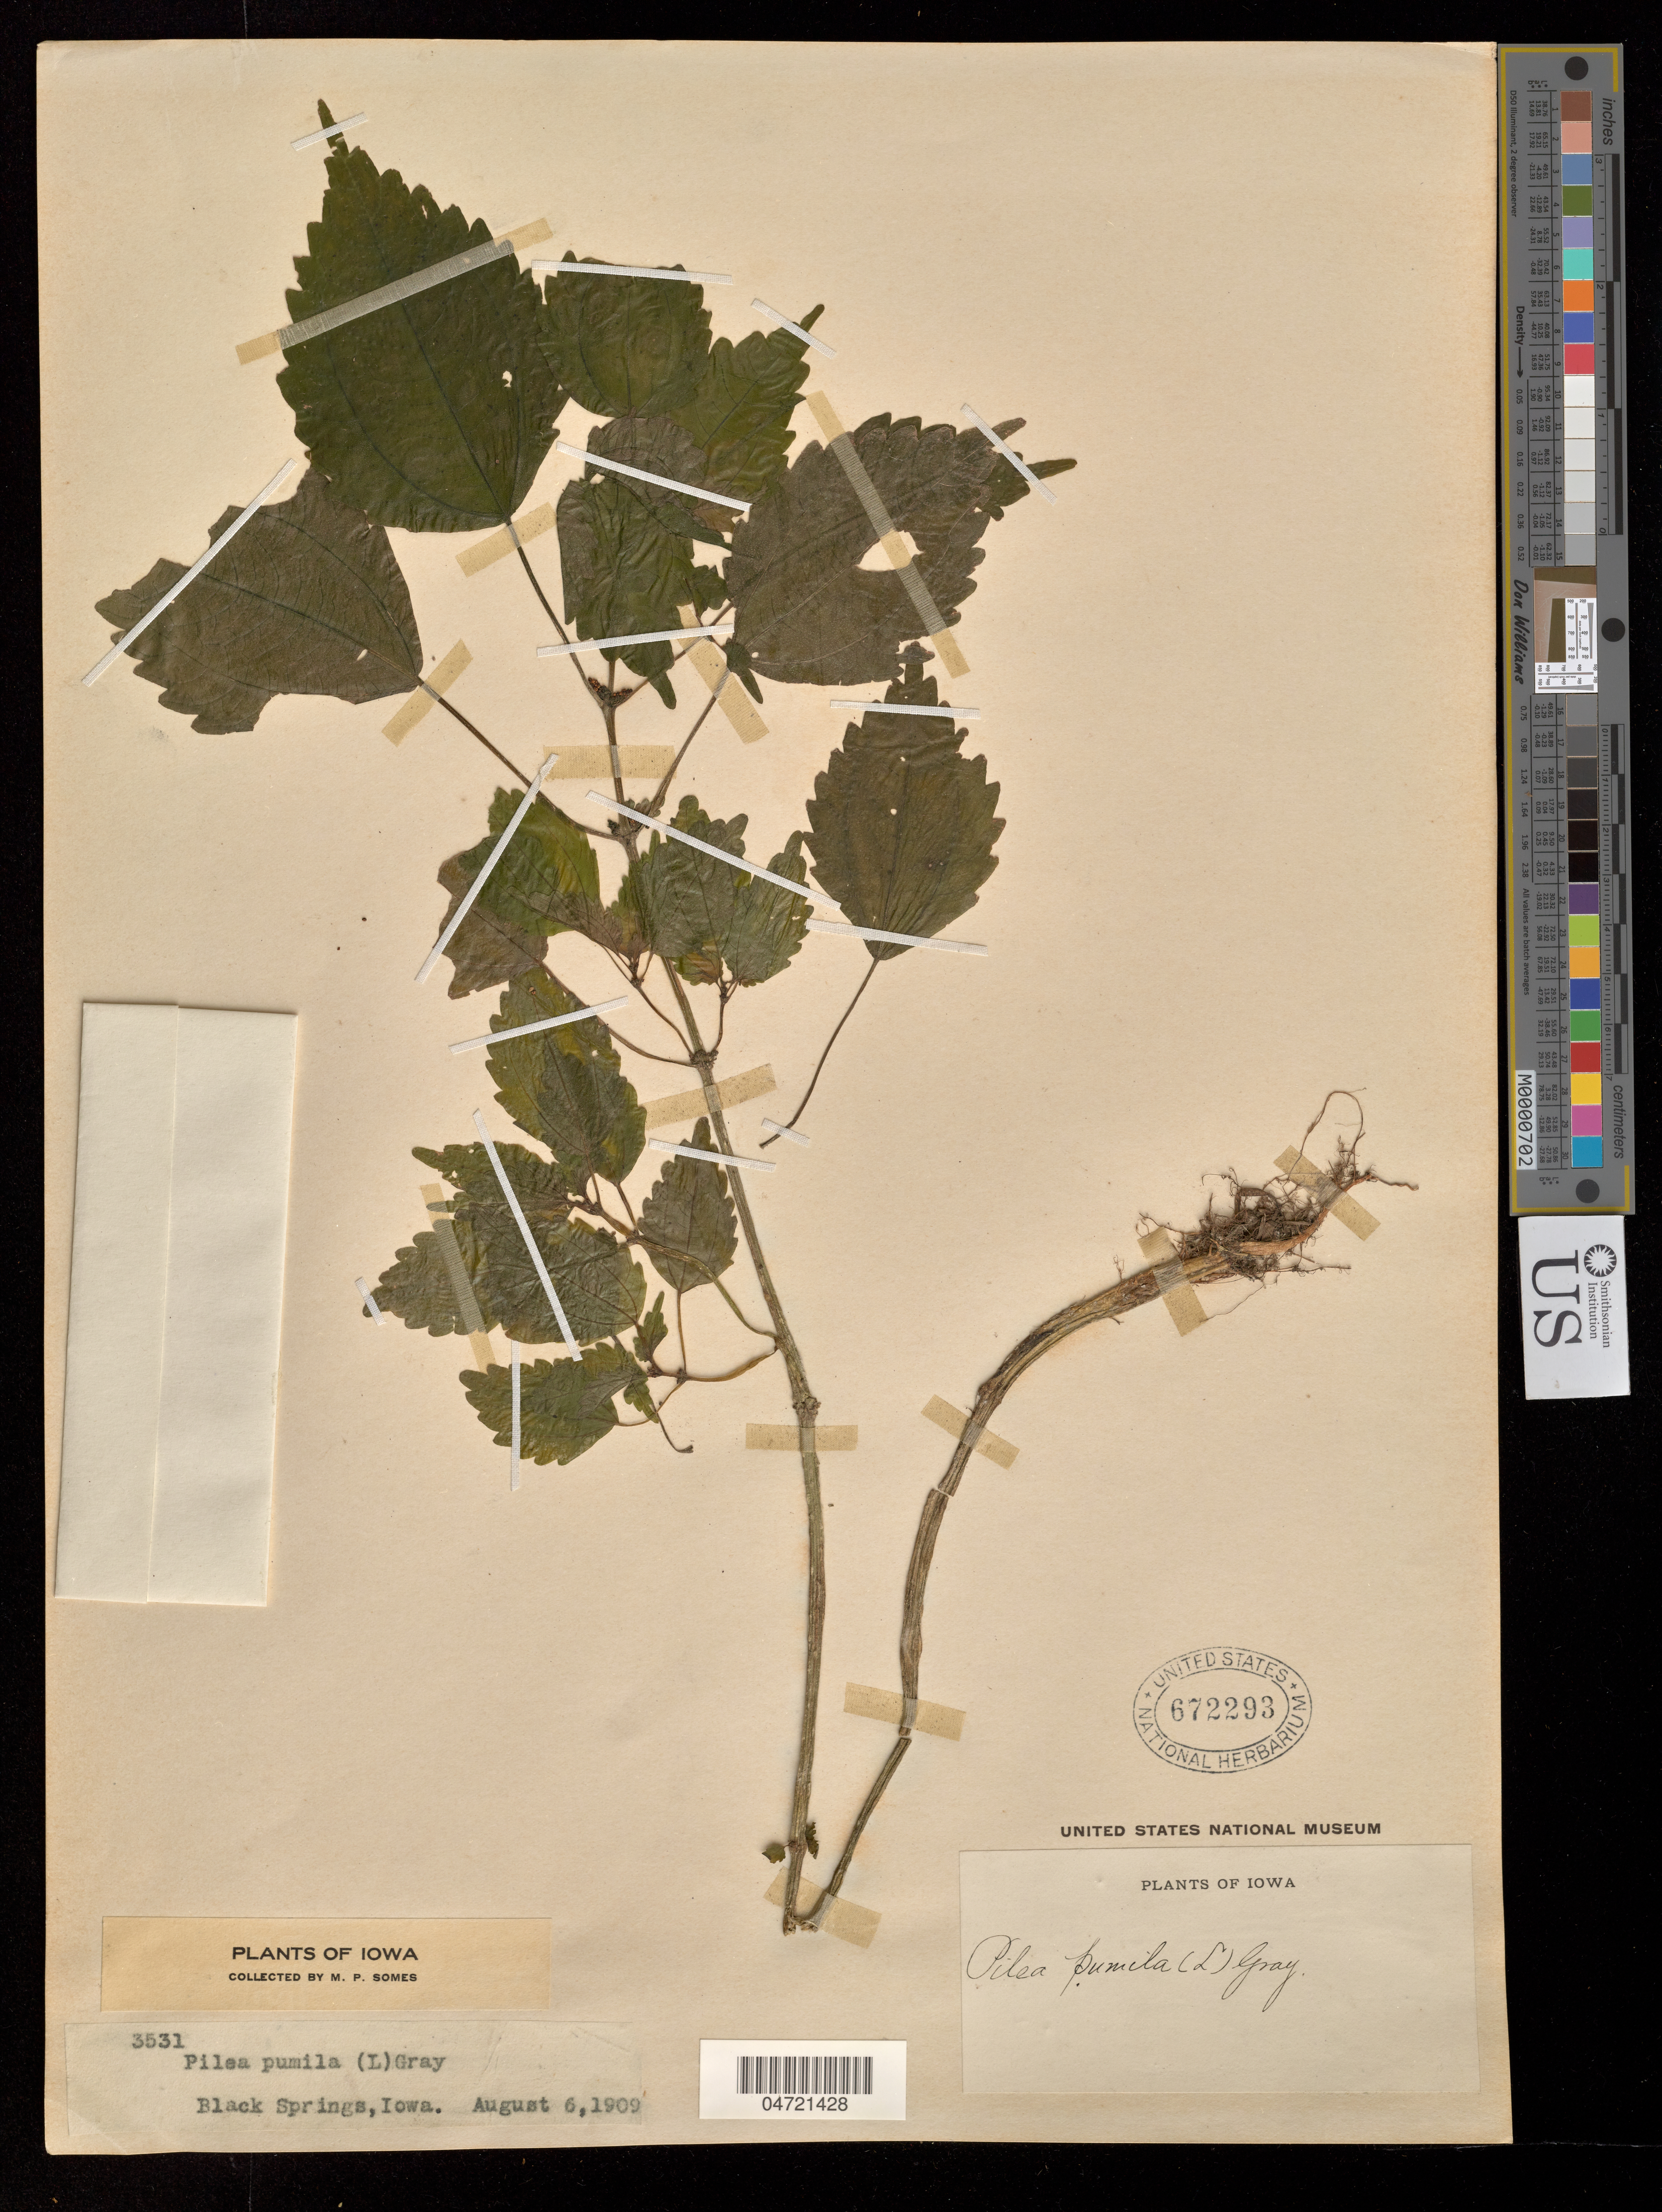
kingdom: Plantae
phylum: Tracheophyta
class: Magnoliopsida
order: Rosales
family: Urticaceae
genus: Pilea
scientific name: Pilea pumila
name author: (L.) A. Gray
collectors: M. Somes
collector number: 3531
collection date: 1909-08-06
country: United States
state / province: Iowa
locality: Black Springs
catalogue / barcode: US 672293